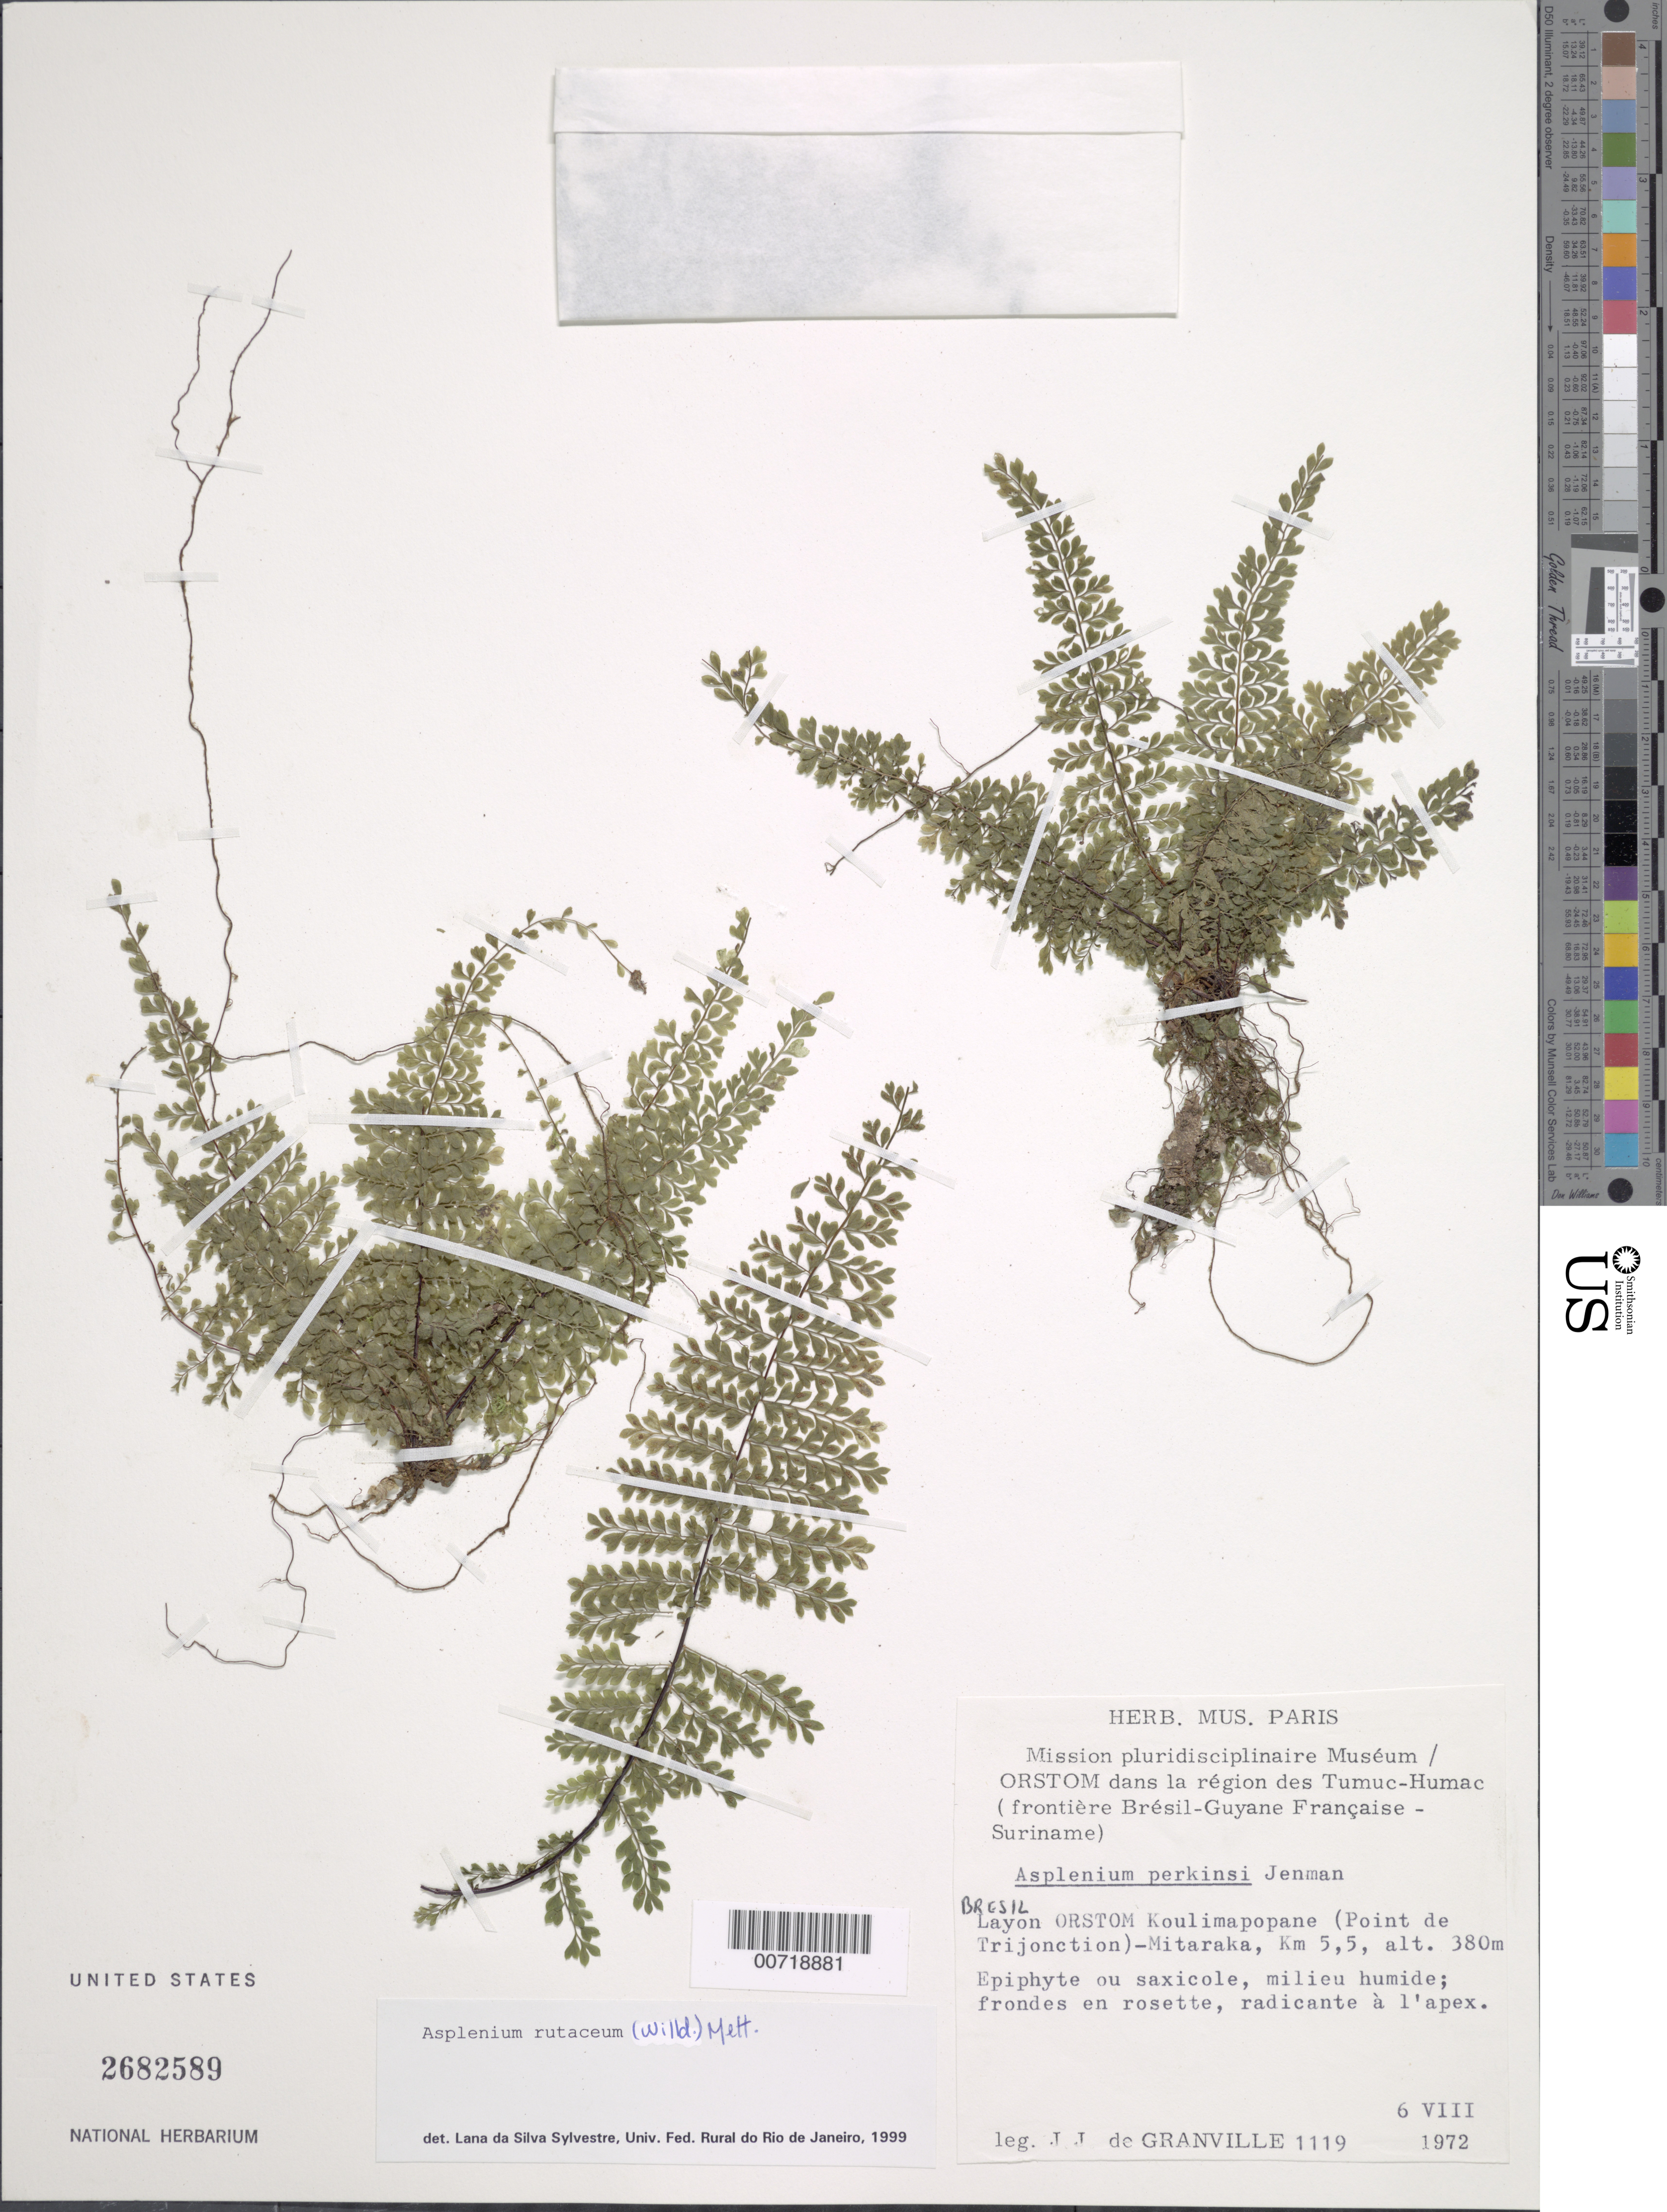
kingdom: Plantae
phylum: Tracheophyta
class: Polypodiopsida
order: Polypodiales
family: Aspleniaceae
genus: Asplenium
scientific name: Asplenium rutaceum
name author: (Willd.) Mett.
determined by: Sylvestre, L. da Silva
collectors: J.-J. de Granville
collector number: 1119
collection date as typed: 6-Aug-72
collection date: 1972-08-06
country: French Guiana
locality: Tumuc-Humac, ORSTOM Koulimapopann-Mitakara frontierre, pk 5.5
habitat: Wet area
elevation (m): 380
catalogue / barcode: US 2682589